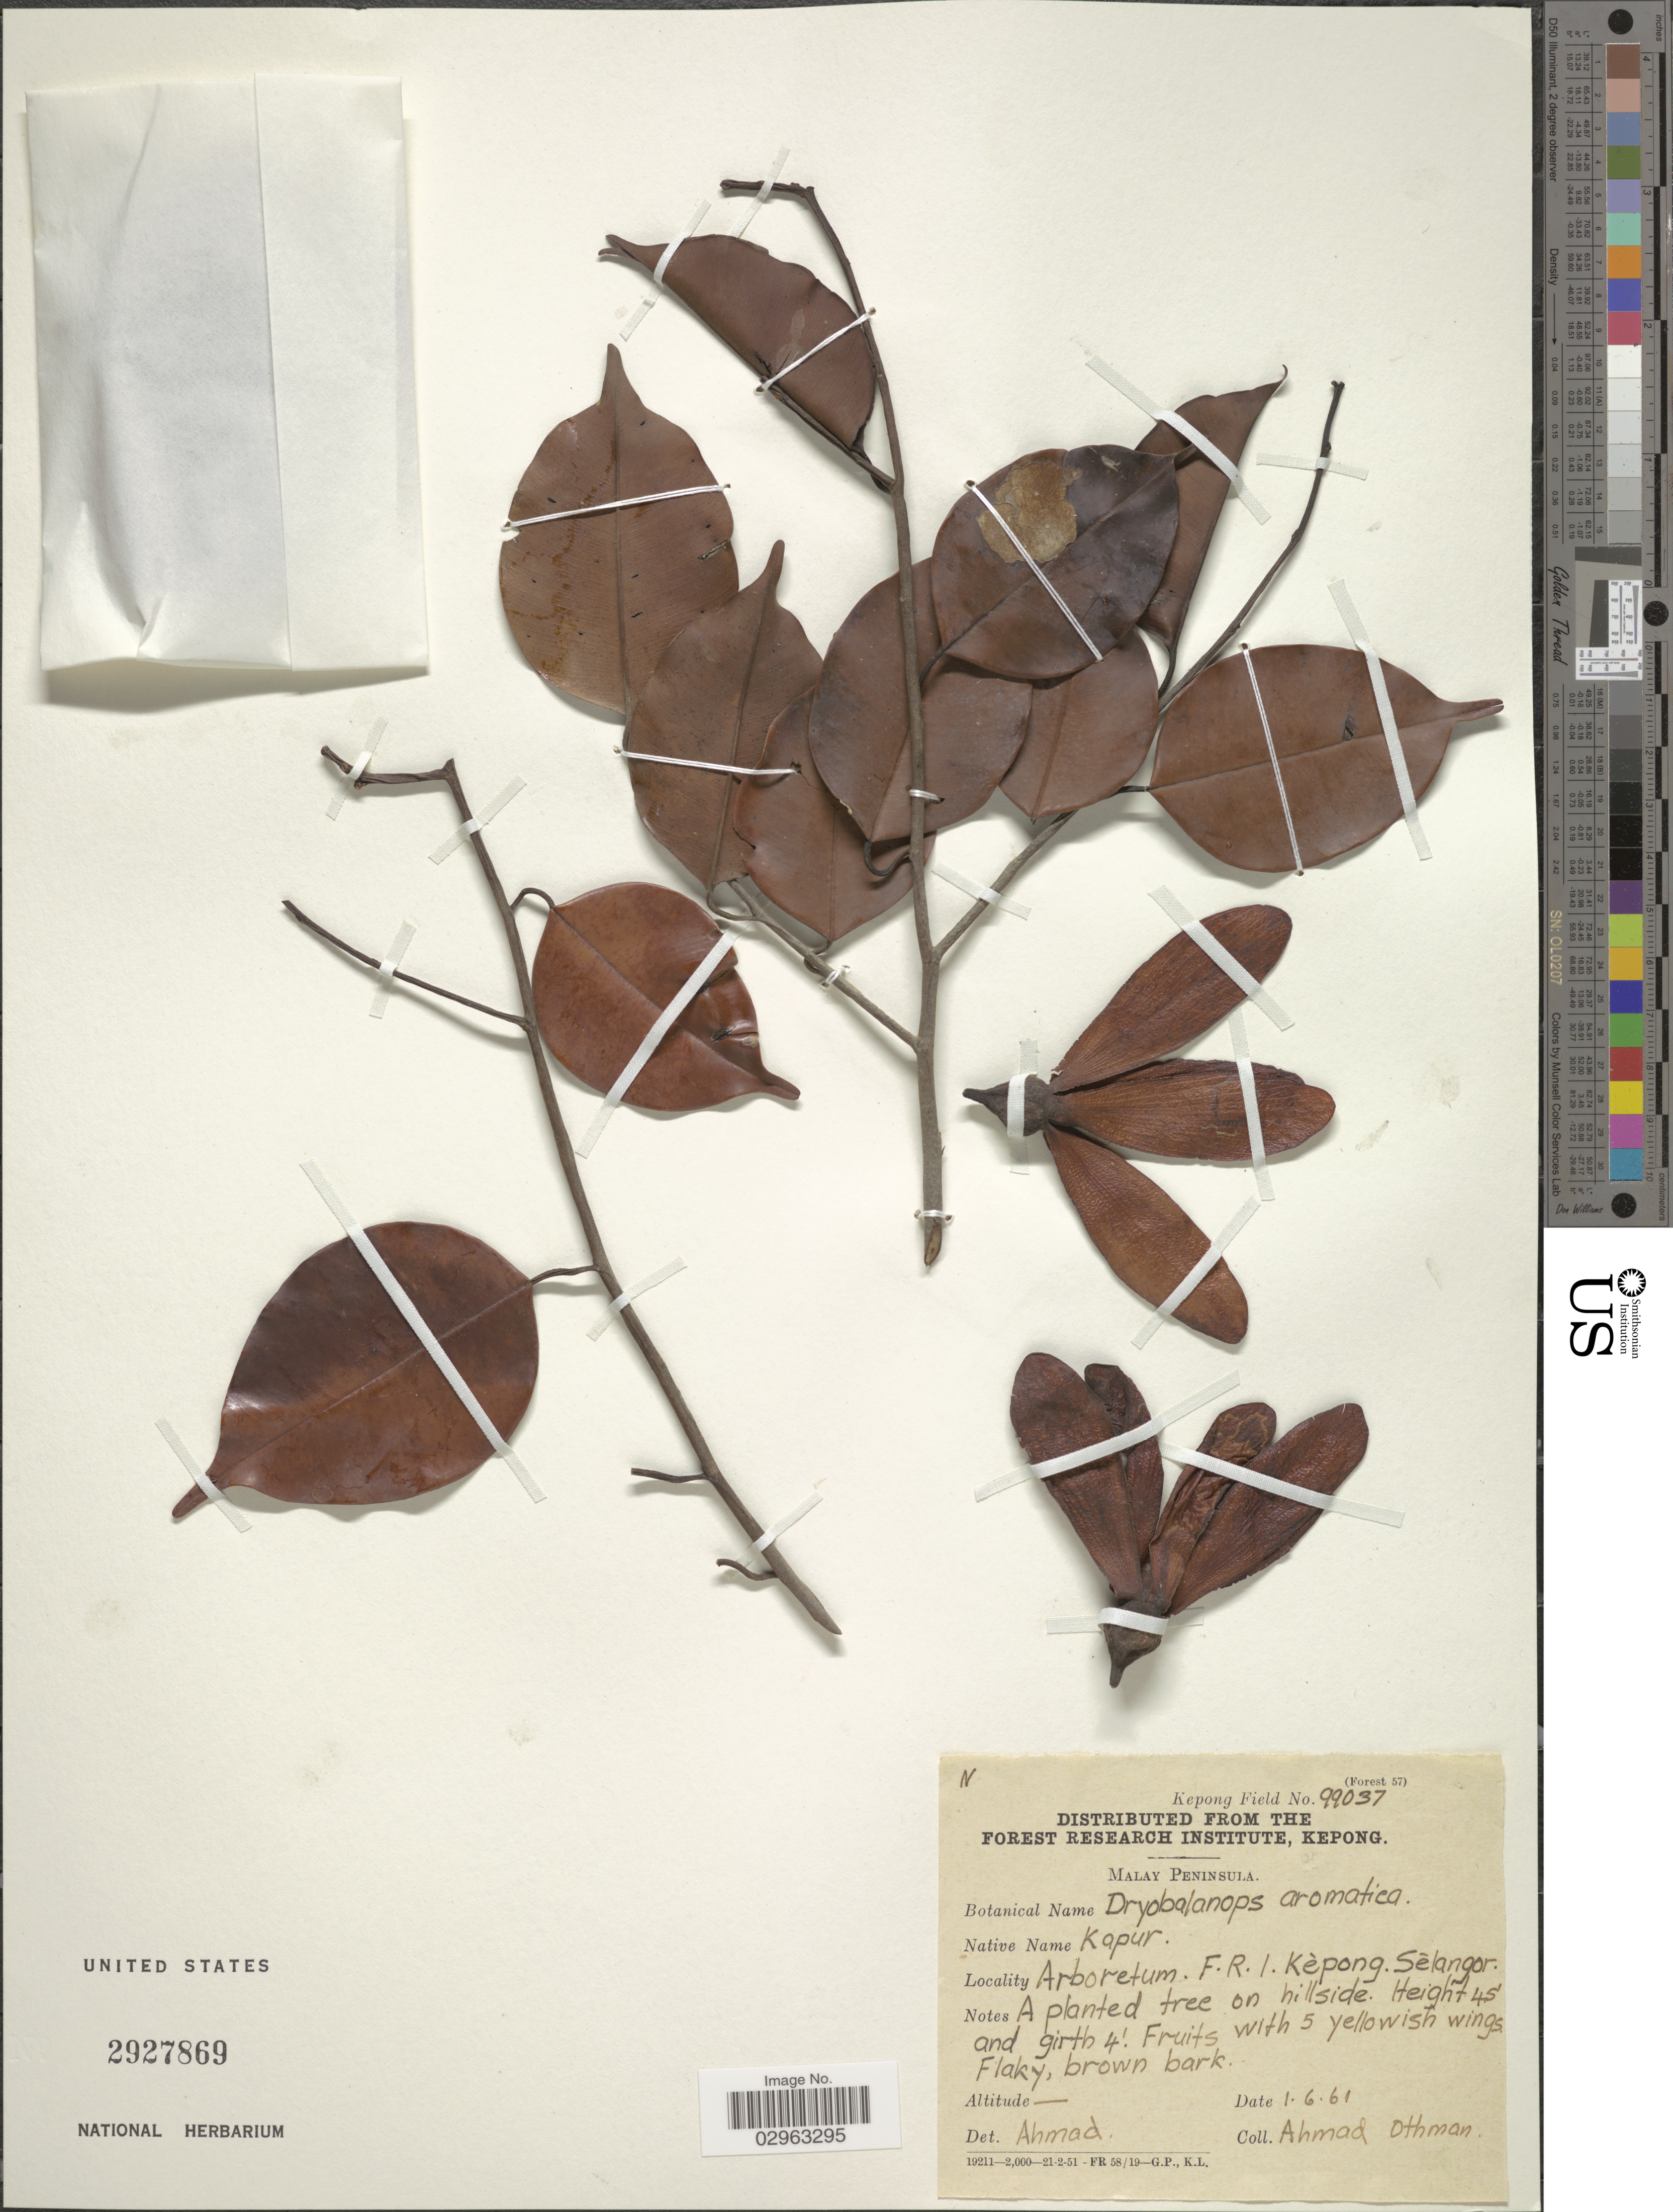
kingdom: Plantae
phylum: Tracheophyta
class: Magnoliopsida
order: Malvales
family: Dipterocarpaceae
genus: Dryobalanops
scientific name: Dryobalanops aromatica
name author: C.F. Gaertn.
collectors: -. Ahmad & Othman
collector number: Kepong Field 99037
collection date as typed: Transcribed d/m/y: 1/6/61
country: Malaysia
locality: Malay Peninsula, Arboretum. F.R.I. Kèpong. Sélangor.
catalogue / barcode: US 2927869